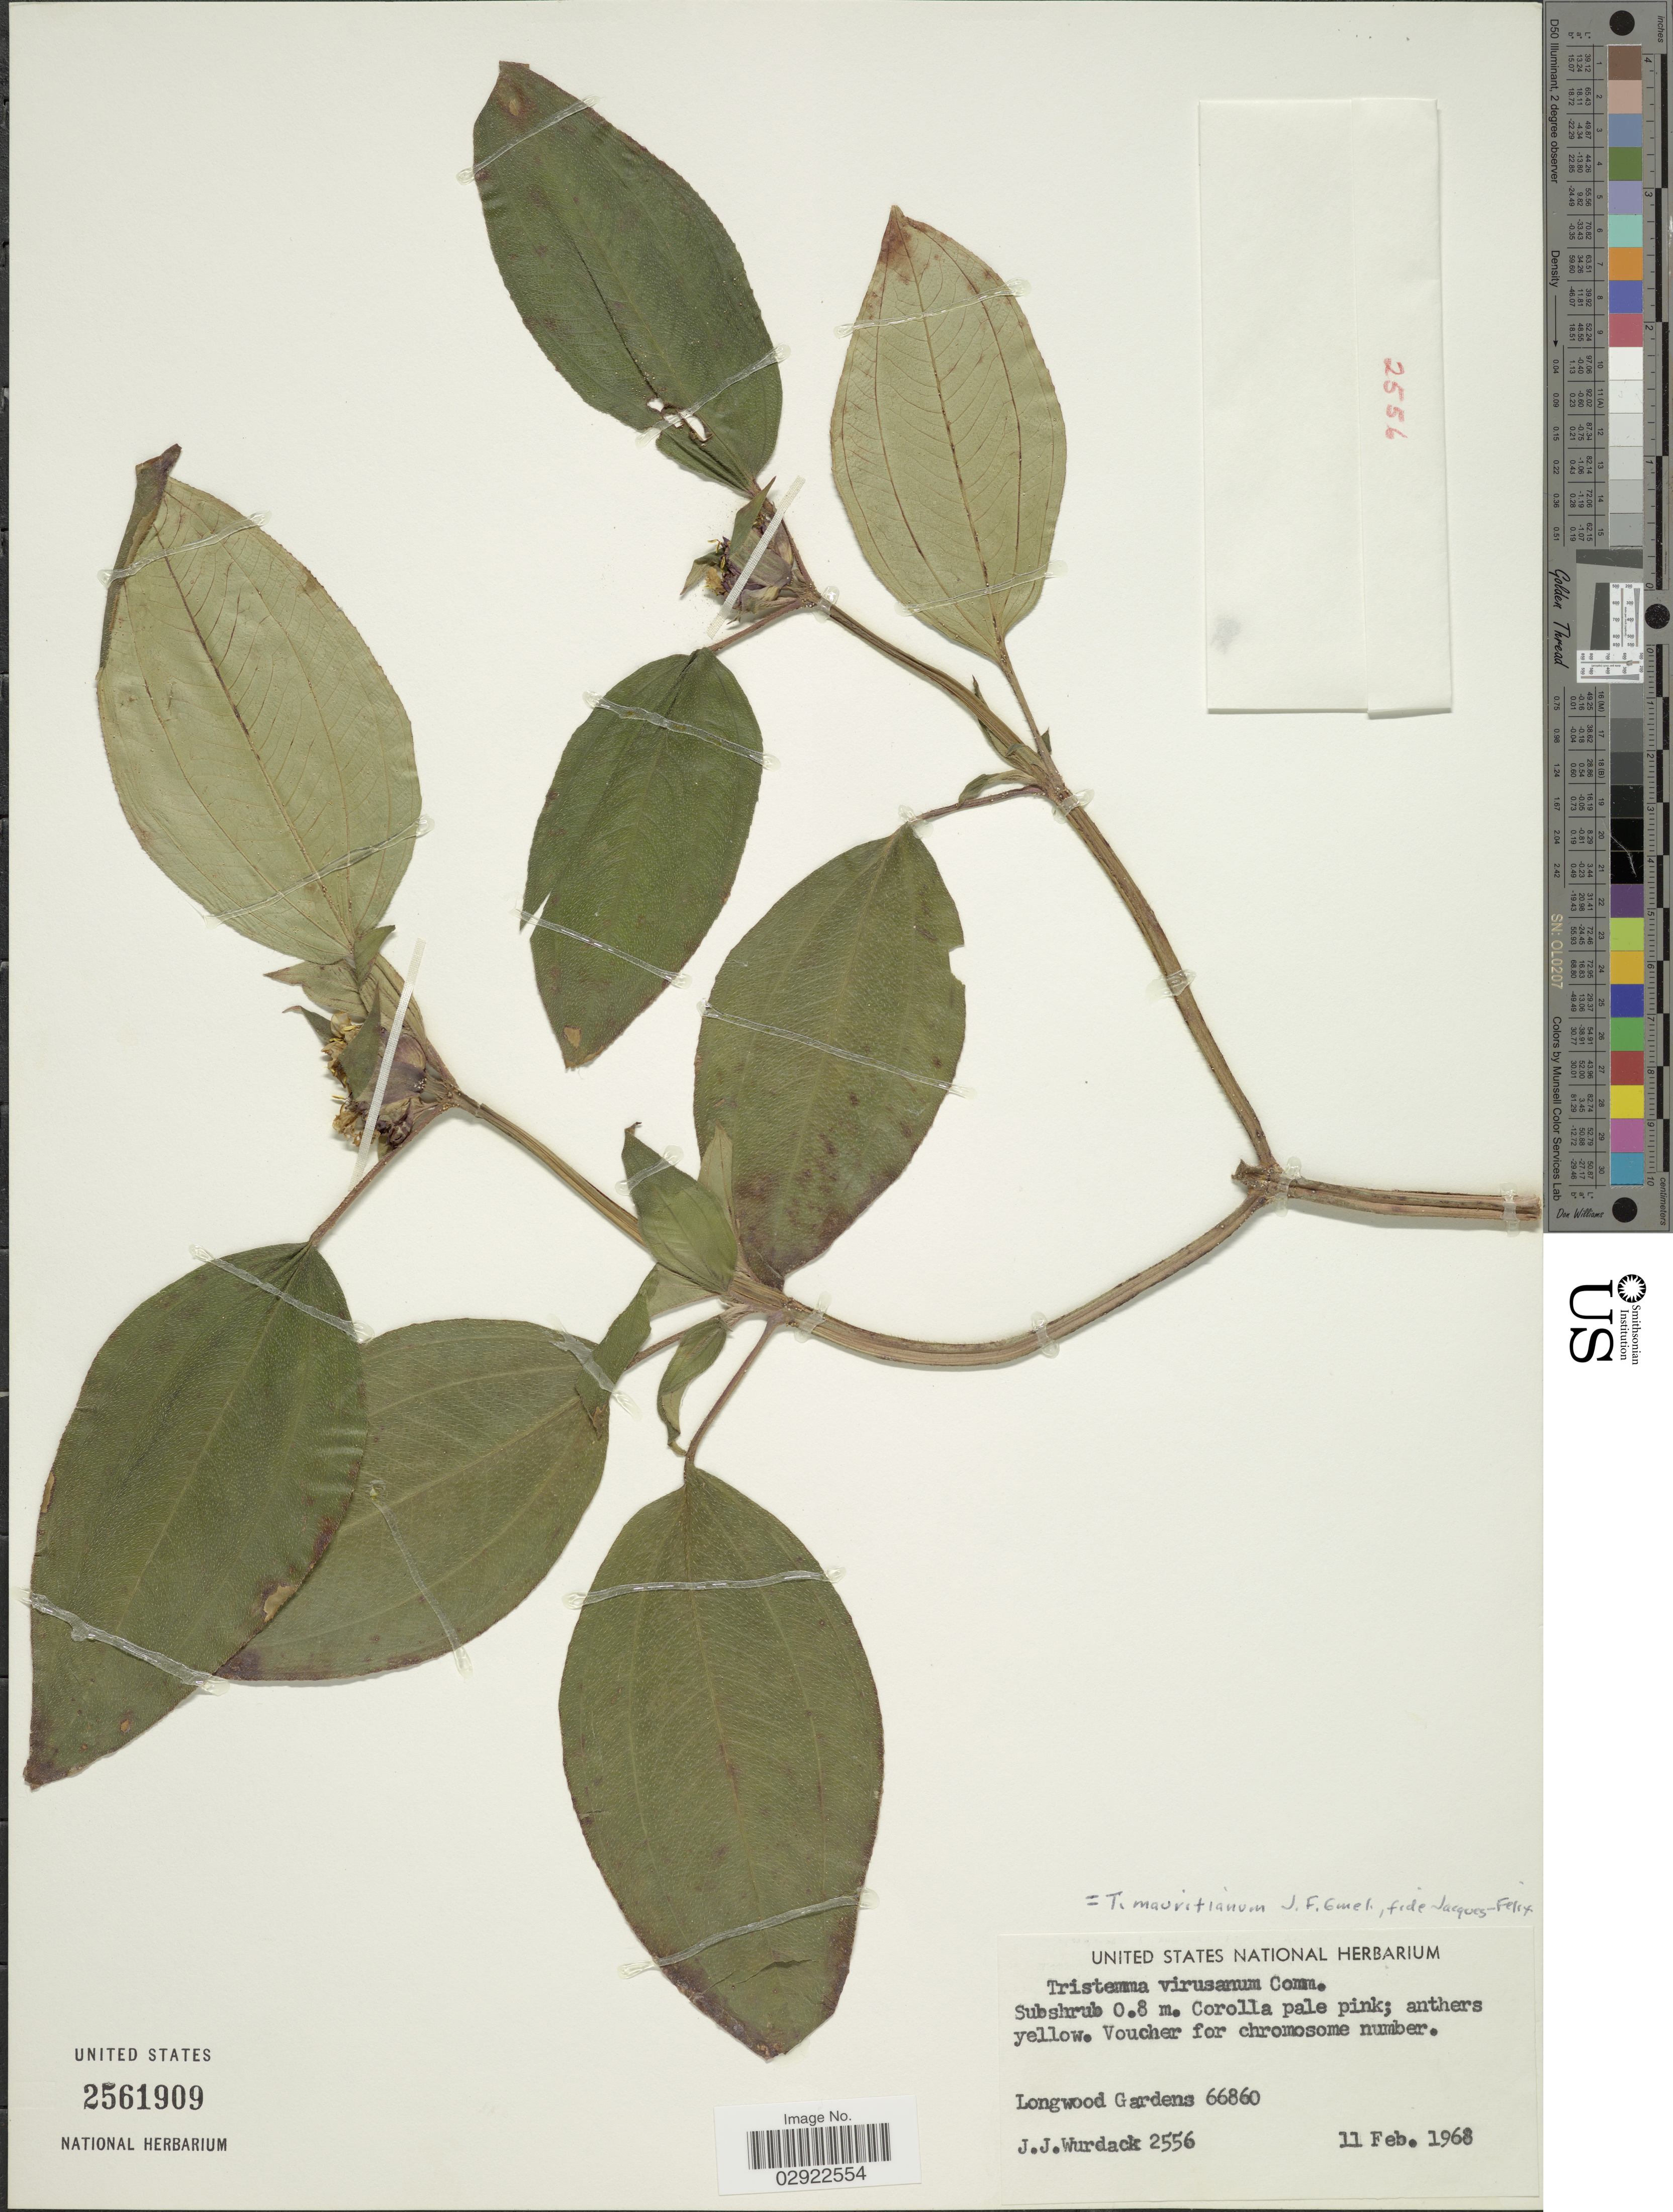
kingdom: Plantae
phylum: Tracheophyta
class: Magnoliopsida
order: Myrtales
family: Melastomataceae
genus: Tristemma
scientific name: Tristemma mauritianum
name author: J.F. Gmel.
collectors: J. J. Wurdack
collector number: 2556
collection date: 1968-02-11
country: United States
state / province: Pennsylvania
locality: Longwood Gardens 66860.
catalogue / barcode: US 2561909